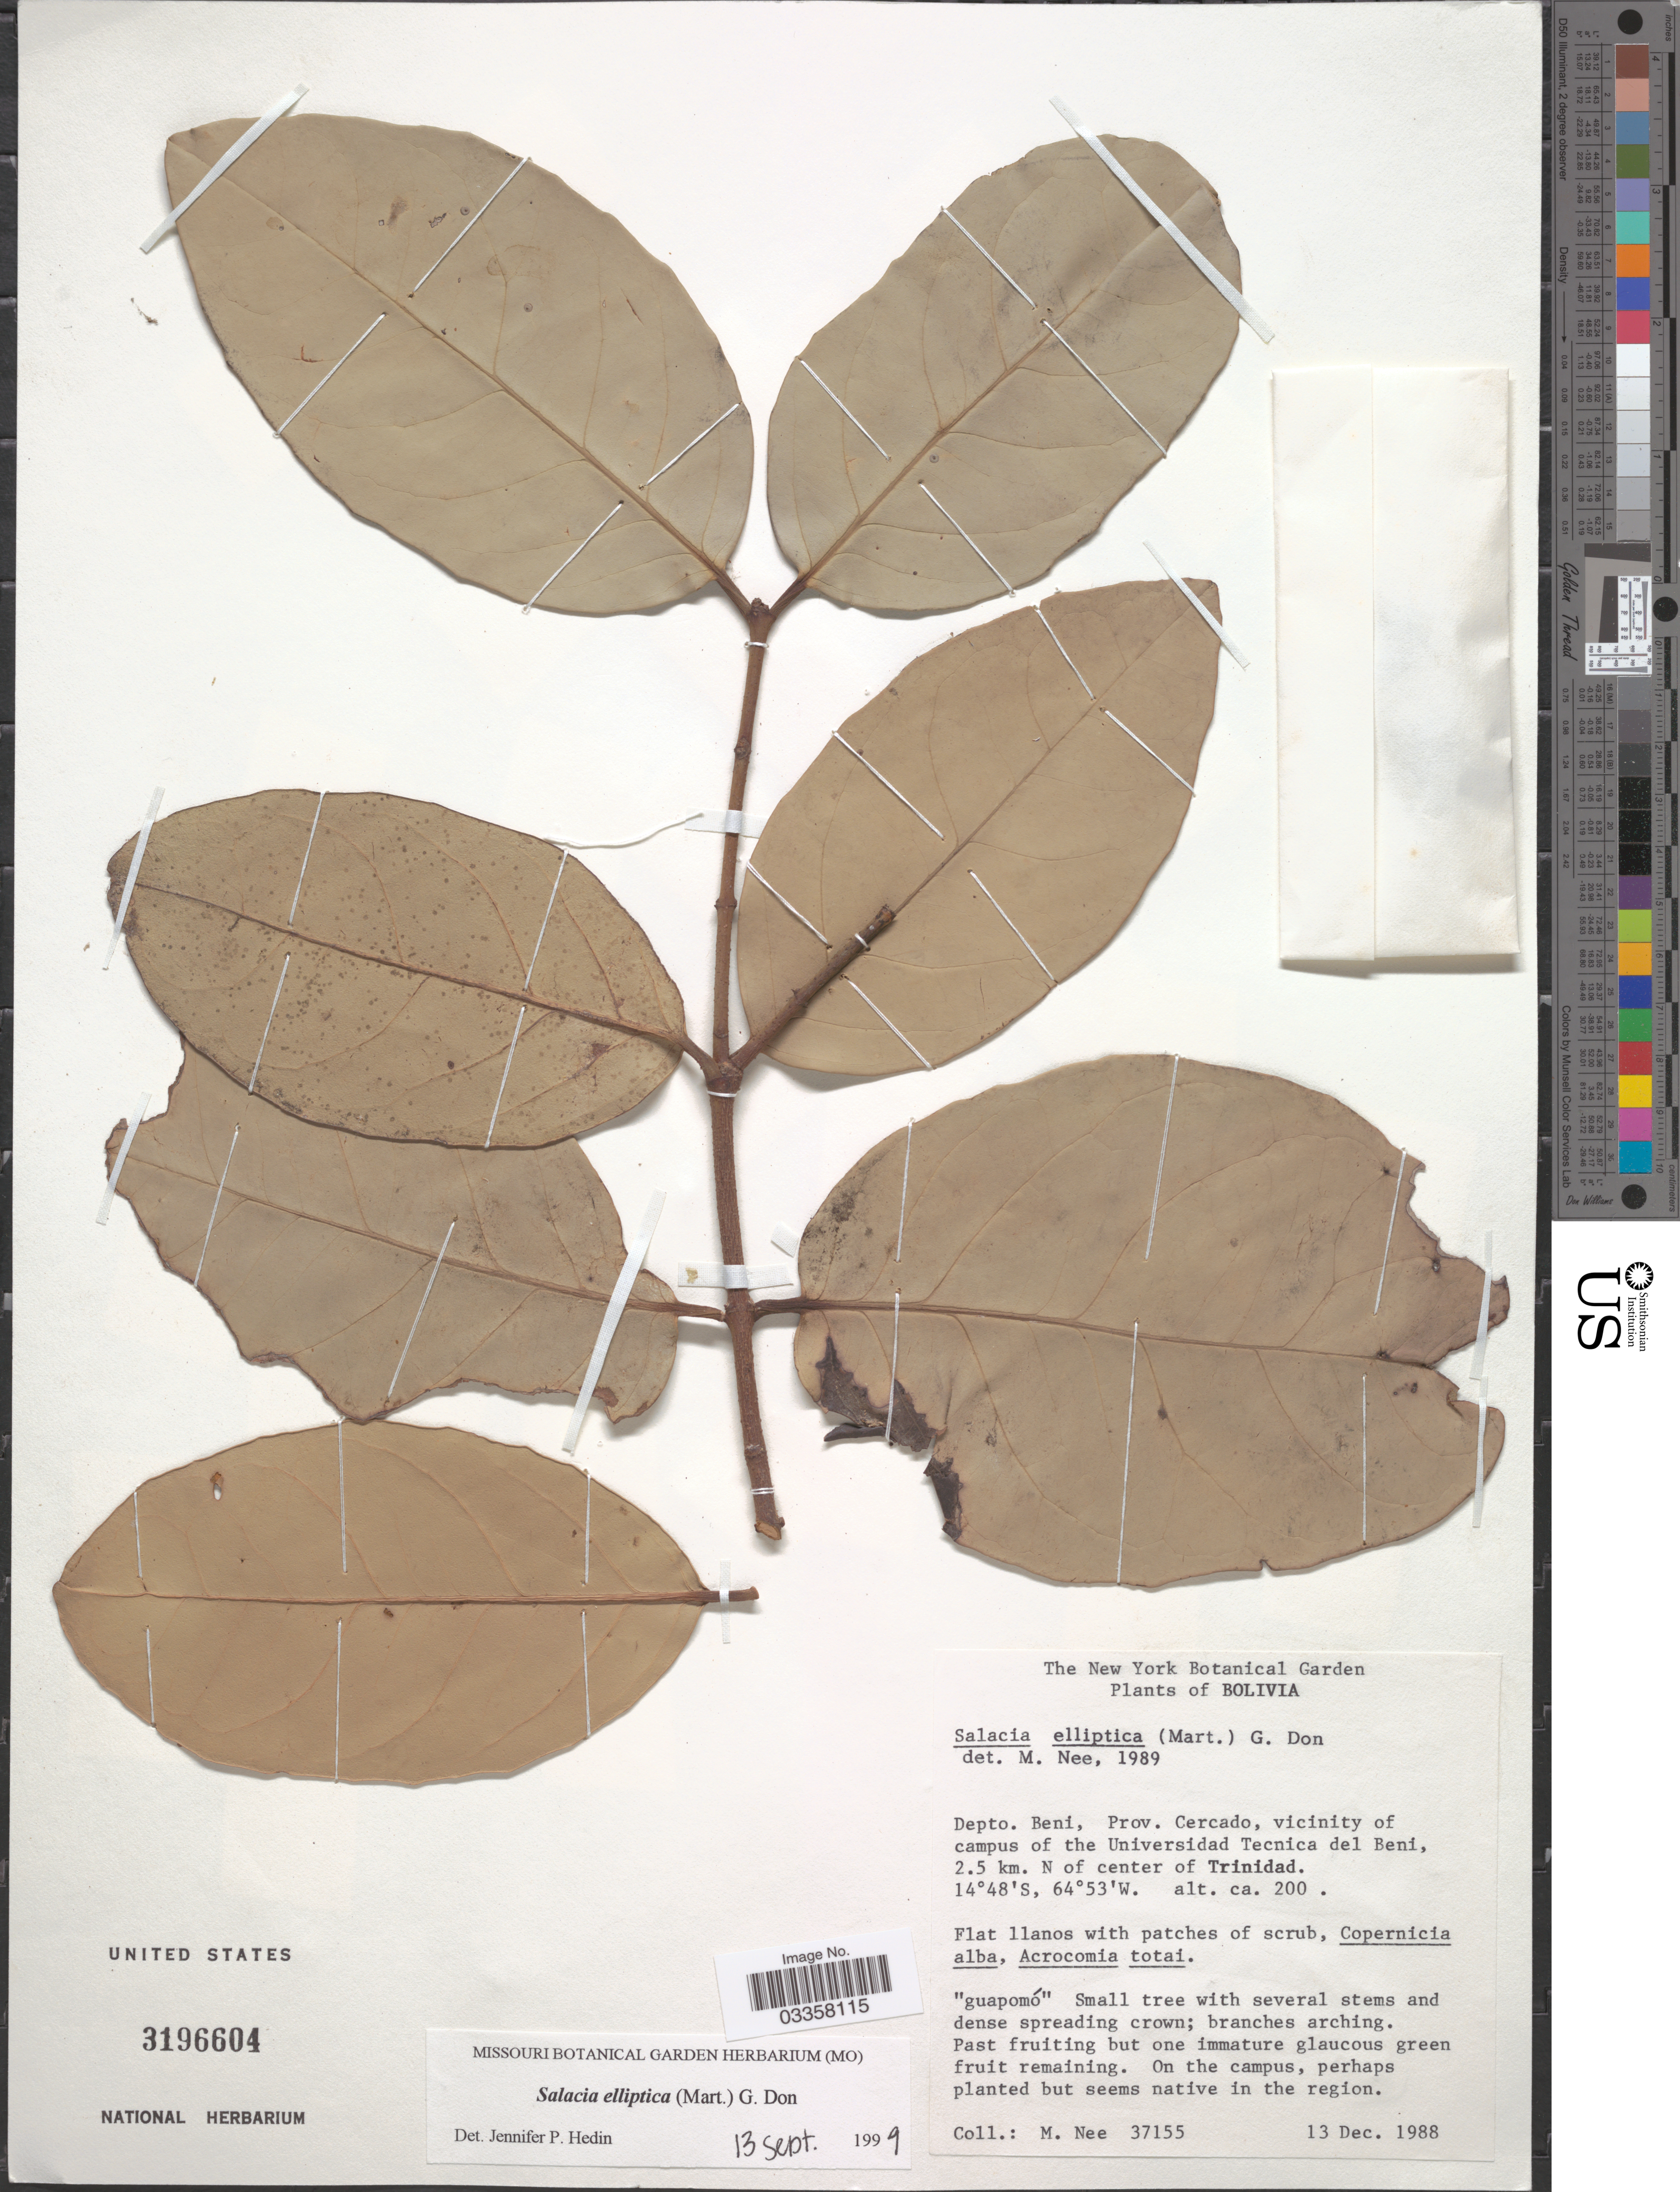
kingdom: Plantae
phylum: Tracheophyta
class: Magnoliopsida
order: Celastrales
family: Celastraceae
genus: Salacia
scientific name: Salacia elliptica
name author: (Mart. ex Schult.) G. Don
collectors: M. Nee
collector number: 37155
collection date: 1988-12-13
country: Bolivia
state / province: Beni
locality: Depto. Beni, Prov. Cercado, vicinity of campus of the Universidad Tecnica del Beni, 2.5 km. N of center of Trinidad.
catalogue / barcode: US 3196604